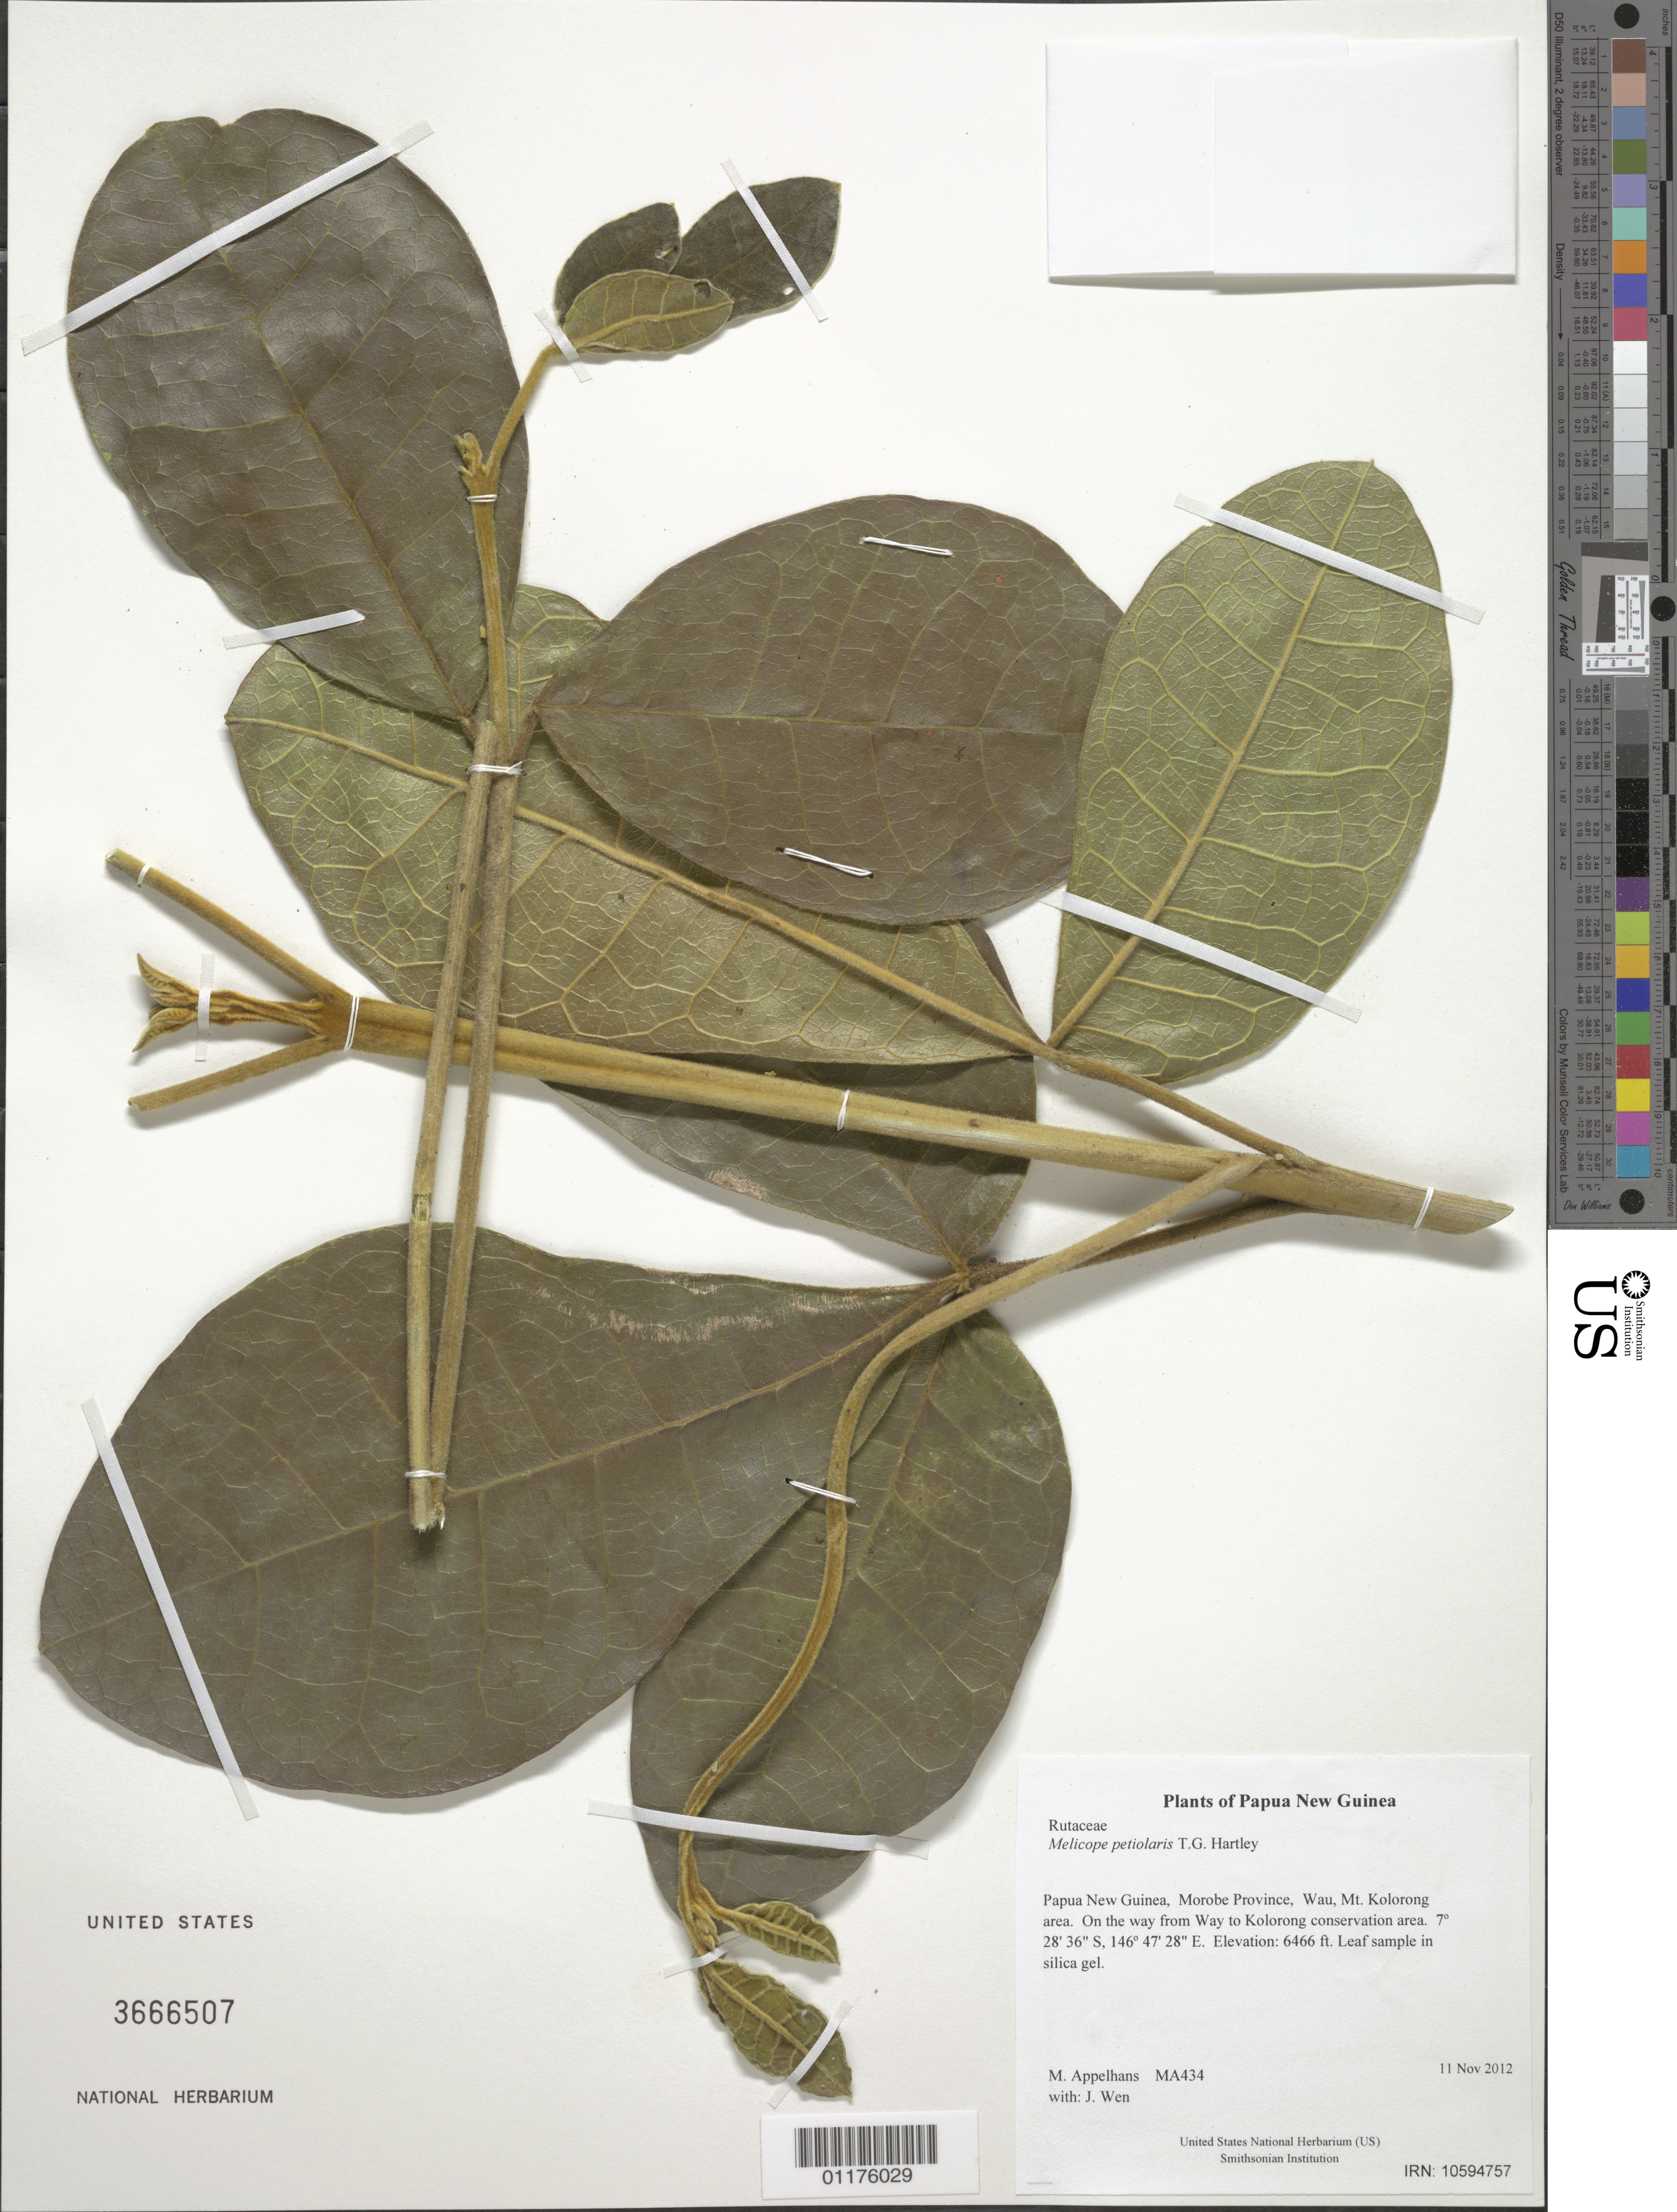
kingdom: Plantae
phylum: Tracheophyta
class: Magnoliopsida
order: Sapindales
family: Rutaceae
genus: Melicope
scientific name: Melicope petiolaris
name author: T.G. Hartley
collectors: J. Wen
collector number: MA434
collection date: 2012-11-11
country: Papua New Guinea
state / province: Morobe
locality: Wau, Mt. Kolorong area. On the way from Way to Kolorong conservation area.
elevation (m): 1971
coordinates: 7 28.600 S, 146 47.468 E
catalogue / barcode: US 3666507